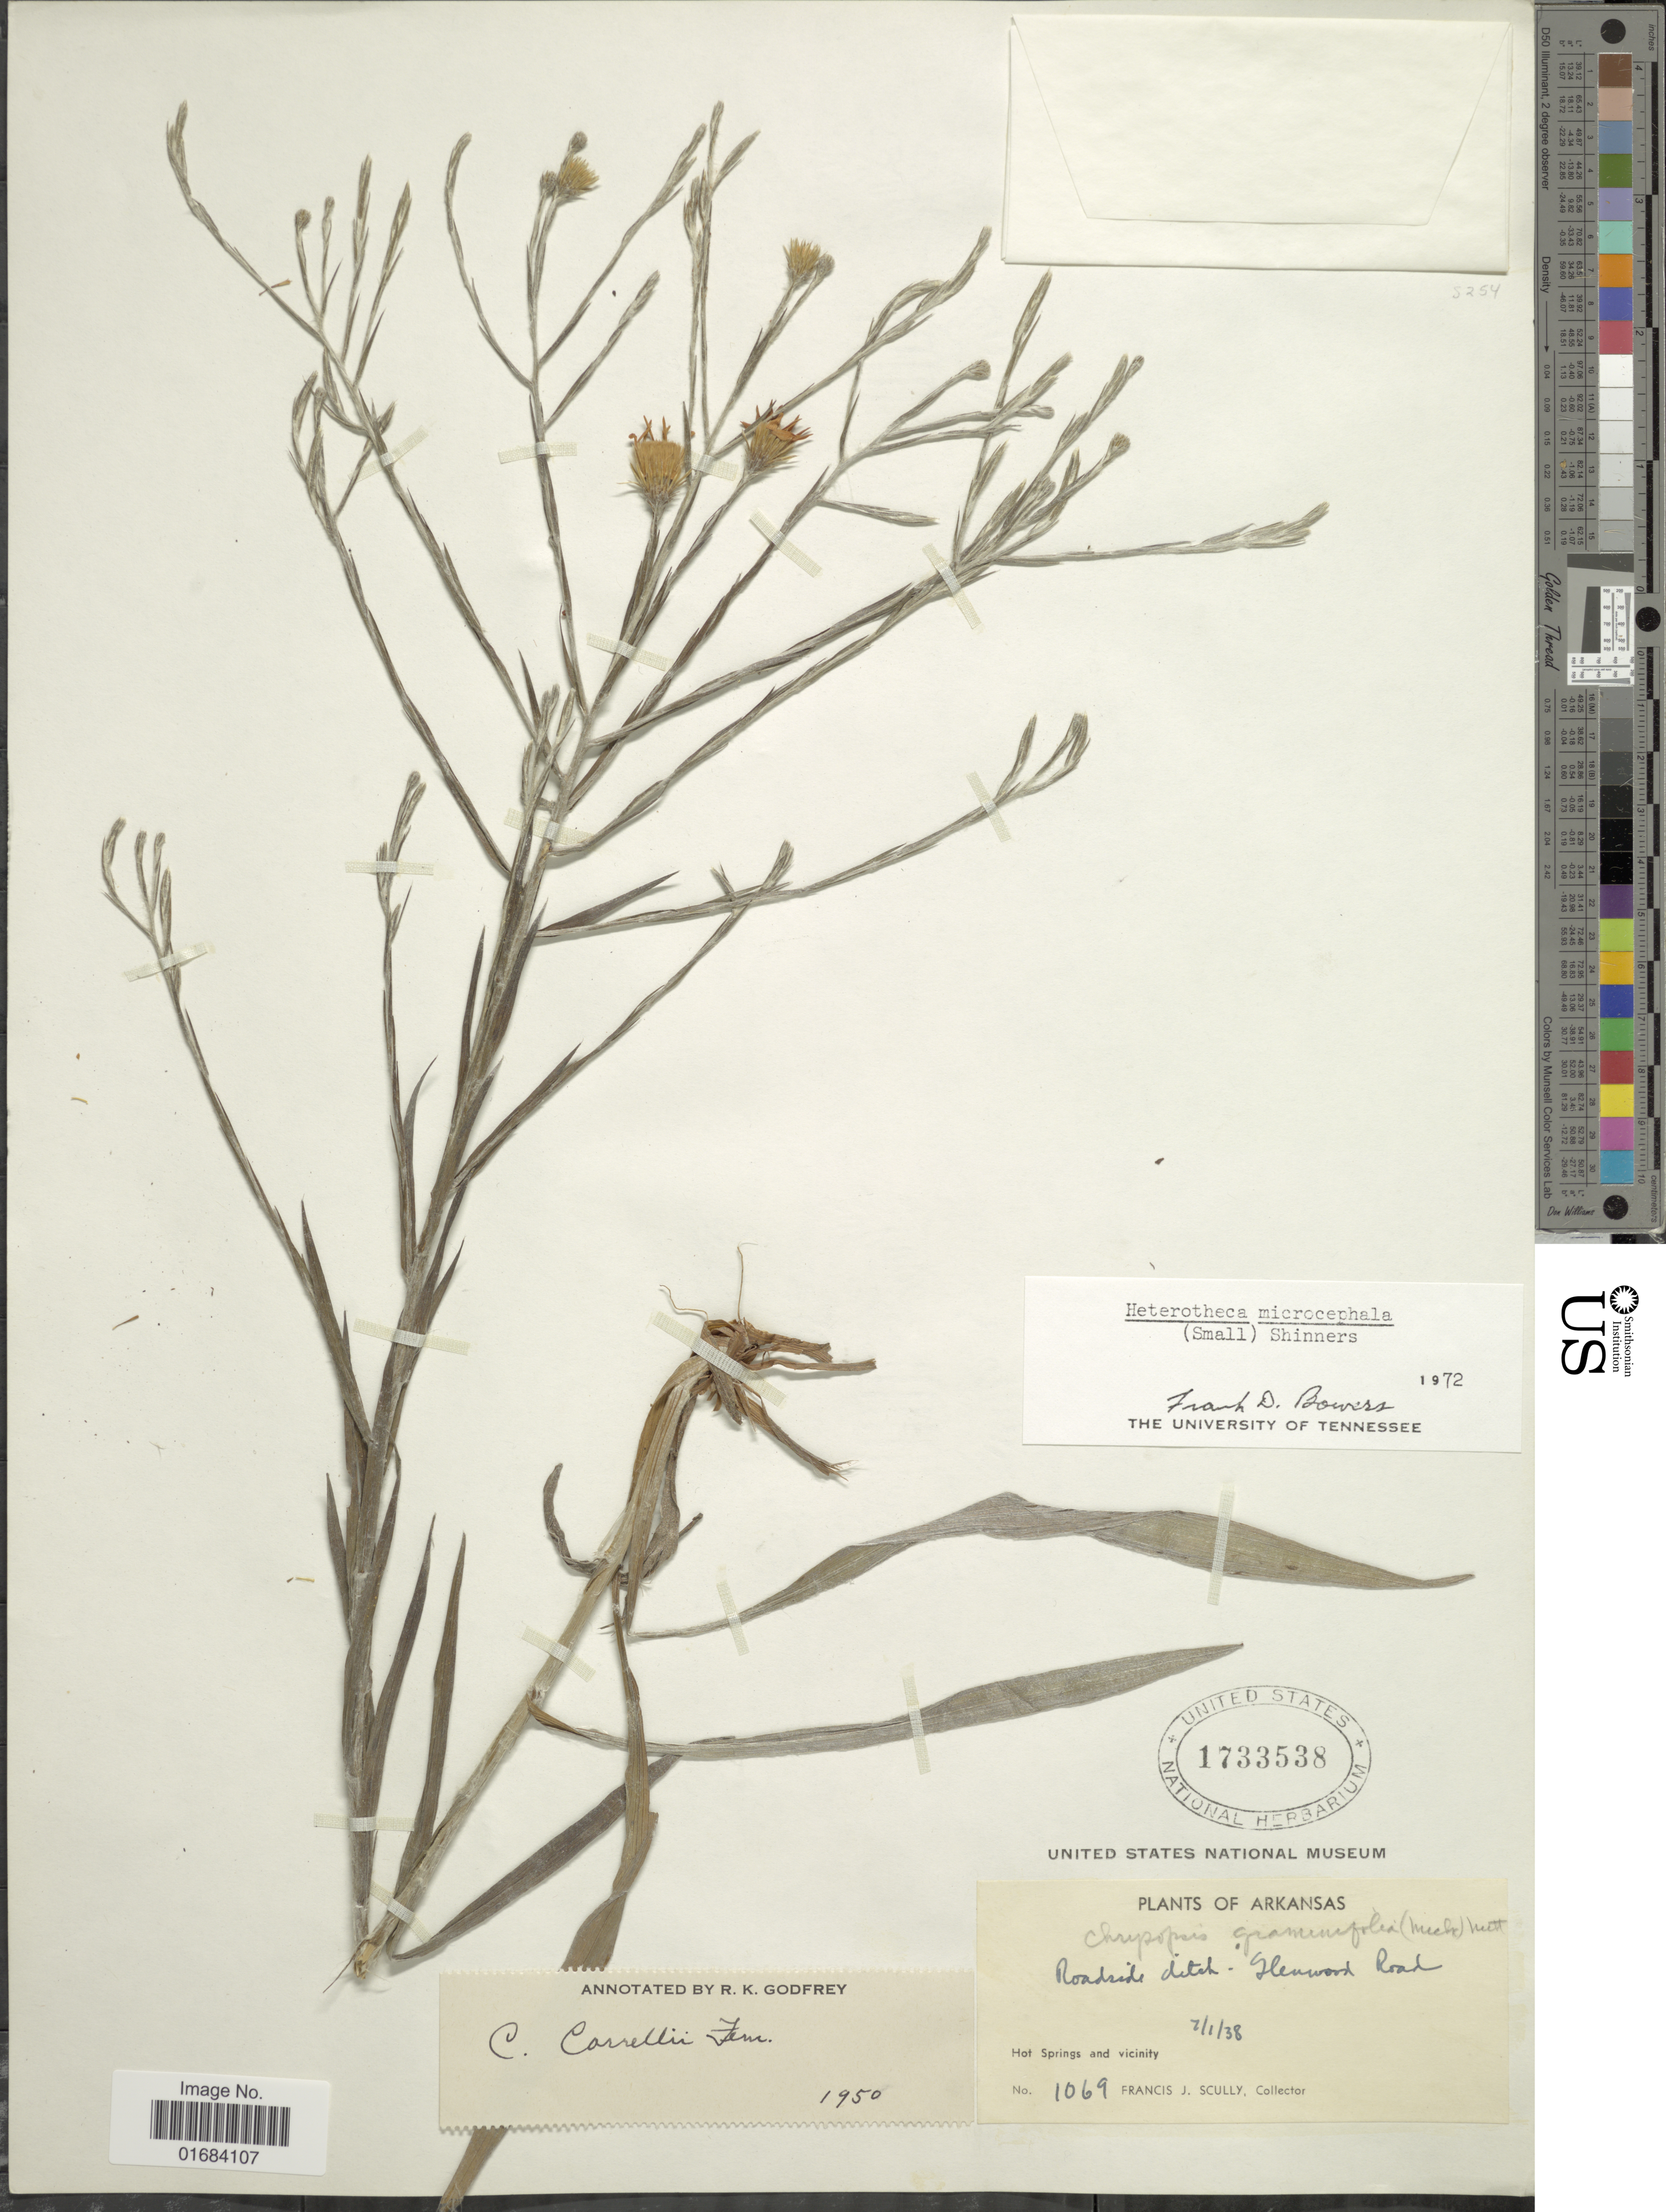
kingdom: Plantae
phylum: Tracheophyta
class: Magnoliopsida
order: Asterales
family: Asteraceae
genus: Pityopsis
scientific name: Pityopsis microcephala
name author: Small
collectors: F. J. Scully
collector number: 1069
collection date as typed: Transcribed d/m/y: 1/7/38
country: United States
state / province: Arkansas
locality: Hot Springs and vicinity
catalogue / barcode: US 1733538